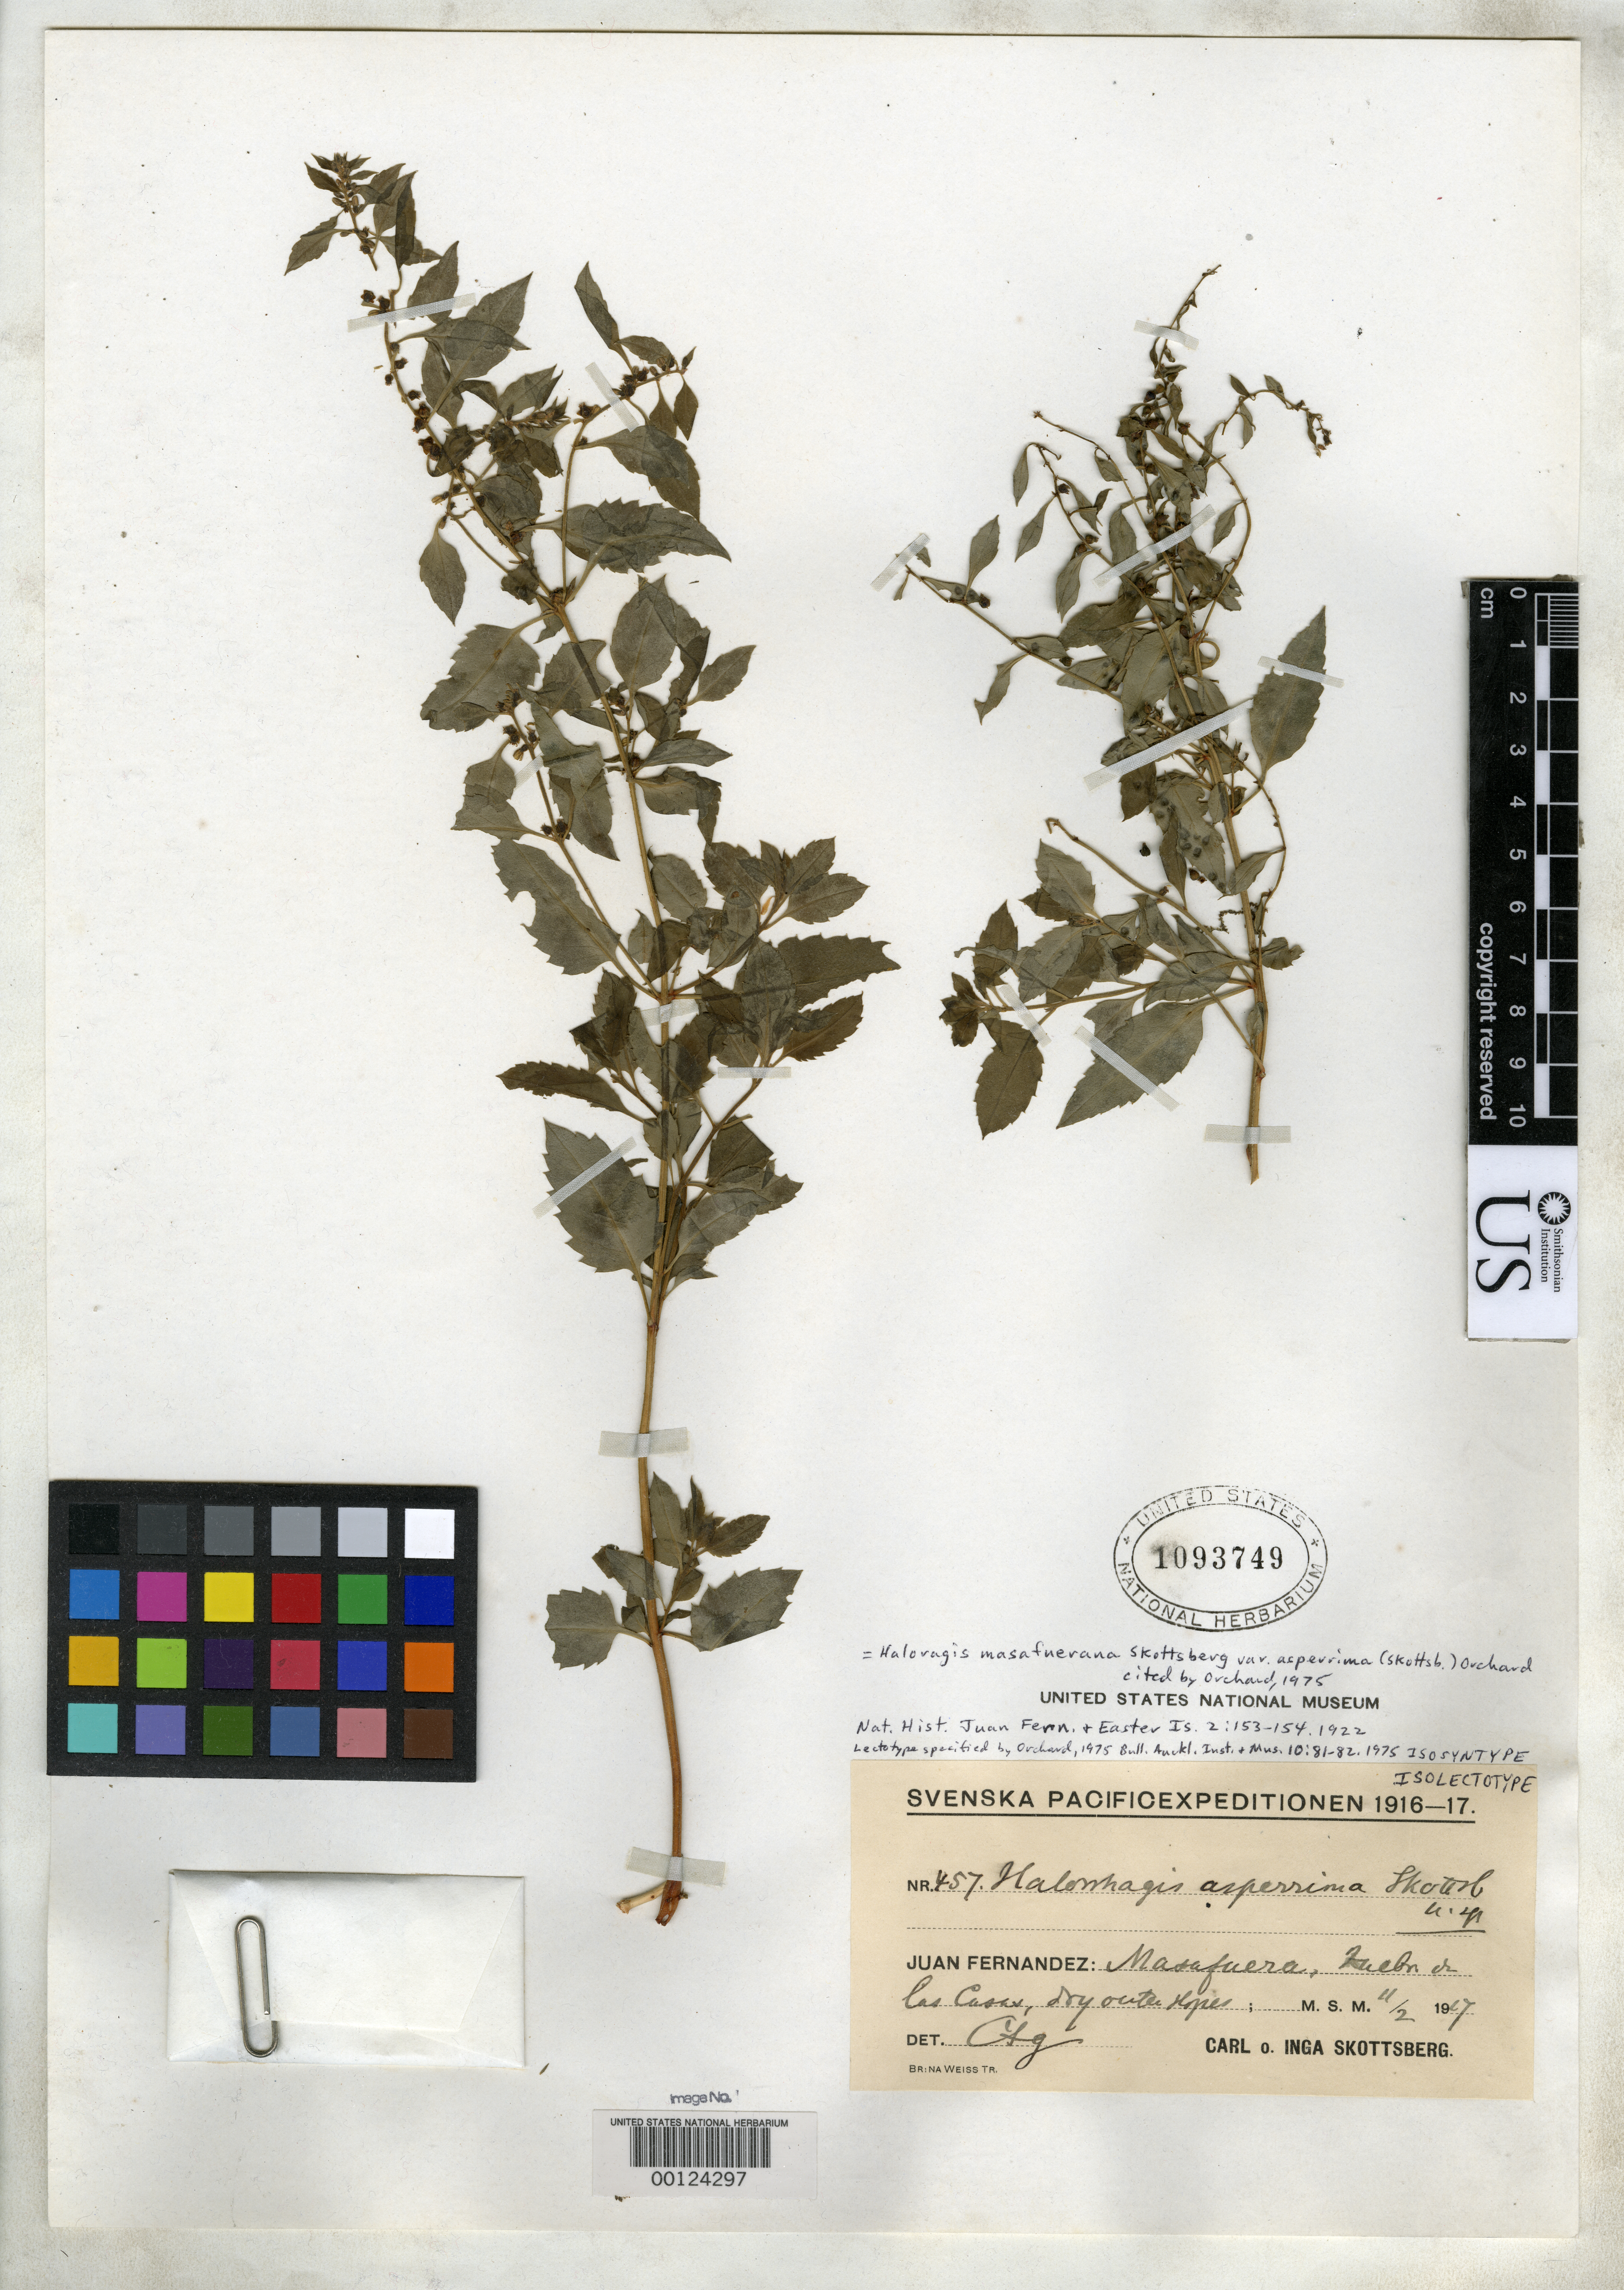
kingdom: Plantae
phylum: Tracheophyta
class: Magnoliopsida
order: Saxifragales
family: Haloragaceae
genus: Haloragis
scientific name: Haloragis asperrima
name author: Skottsb.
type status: Isolectotype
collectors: C. Skottsberg & I. Skottsberg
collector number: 457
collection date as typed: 04 Feb 1917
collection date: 1917-02-04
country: Chile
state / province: Valparaíso (V)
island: Isla Más Afuera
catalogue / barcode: US 1093749